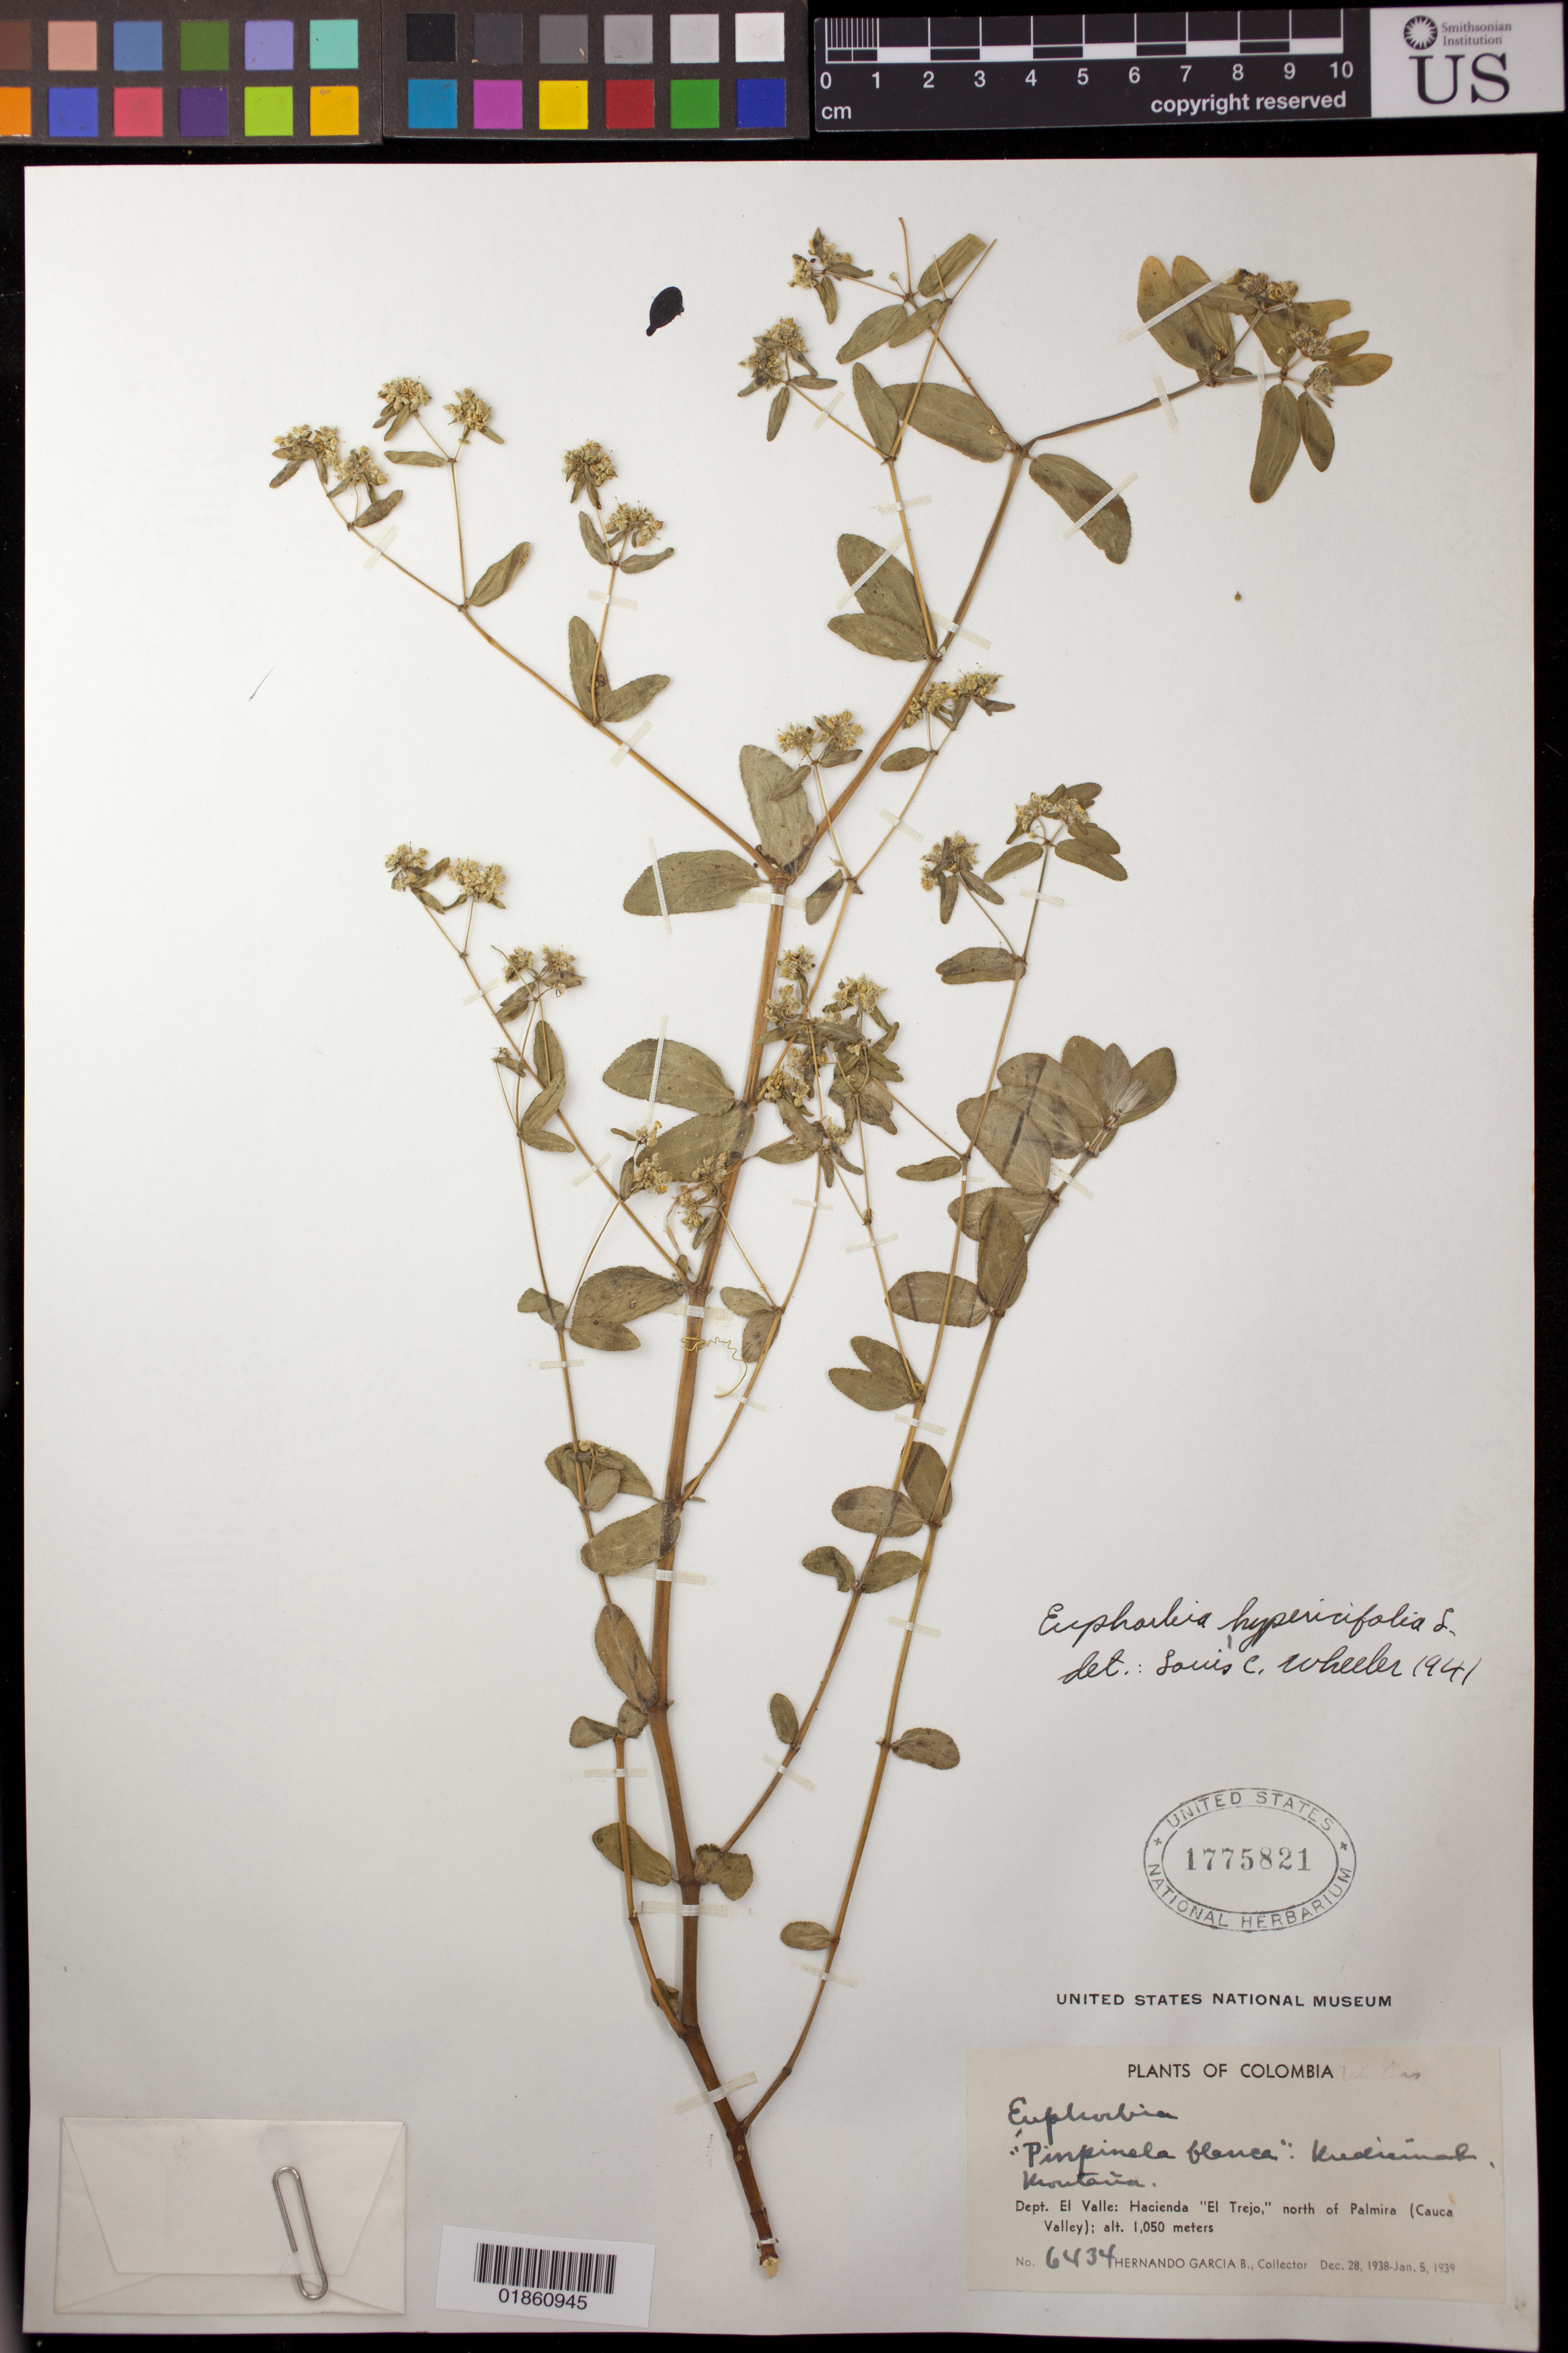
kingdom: Plantae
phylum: Tracheophyta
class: Magnoliopsida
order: Malpighiales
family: Euphorbiaceae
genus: Euphorbia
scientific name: Euphorbia hypericifolia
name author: L.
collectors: H. García Barriga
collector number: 6434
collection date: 1938-12-28/1939-01-05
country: Colombia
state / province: Valle del Cauca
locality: Hacienda "El Trejo", north of Palmira (Cauca Valley).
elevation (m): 1050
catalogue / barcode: US 1775821